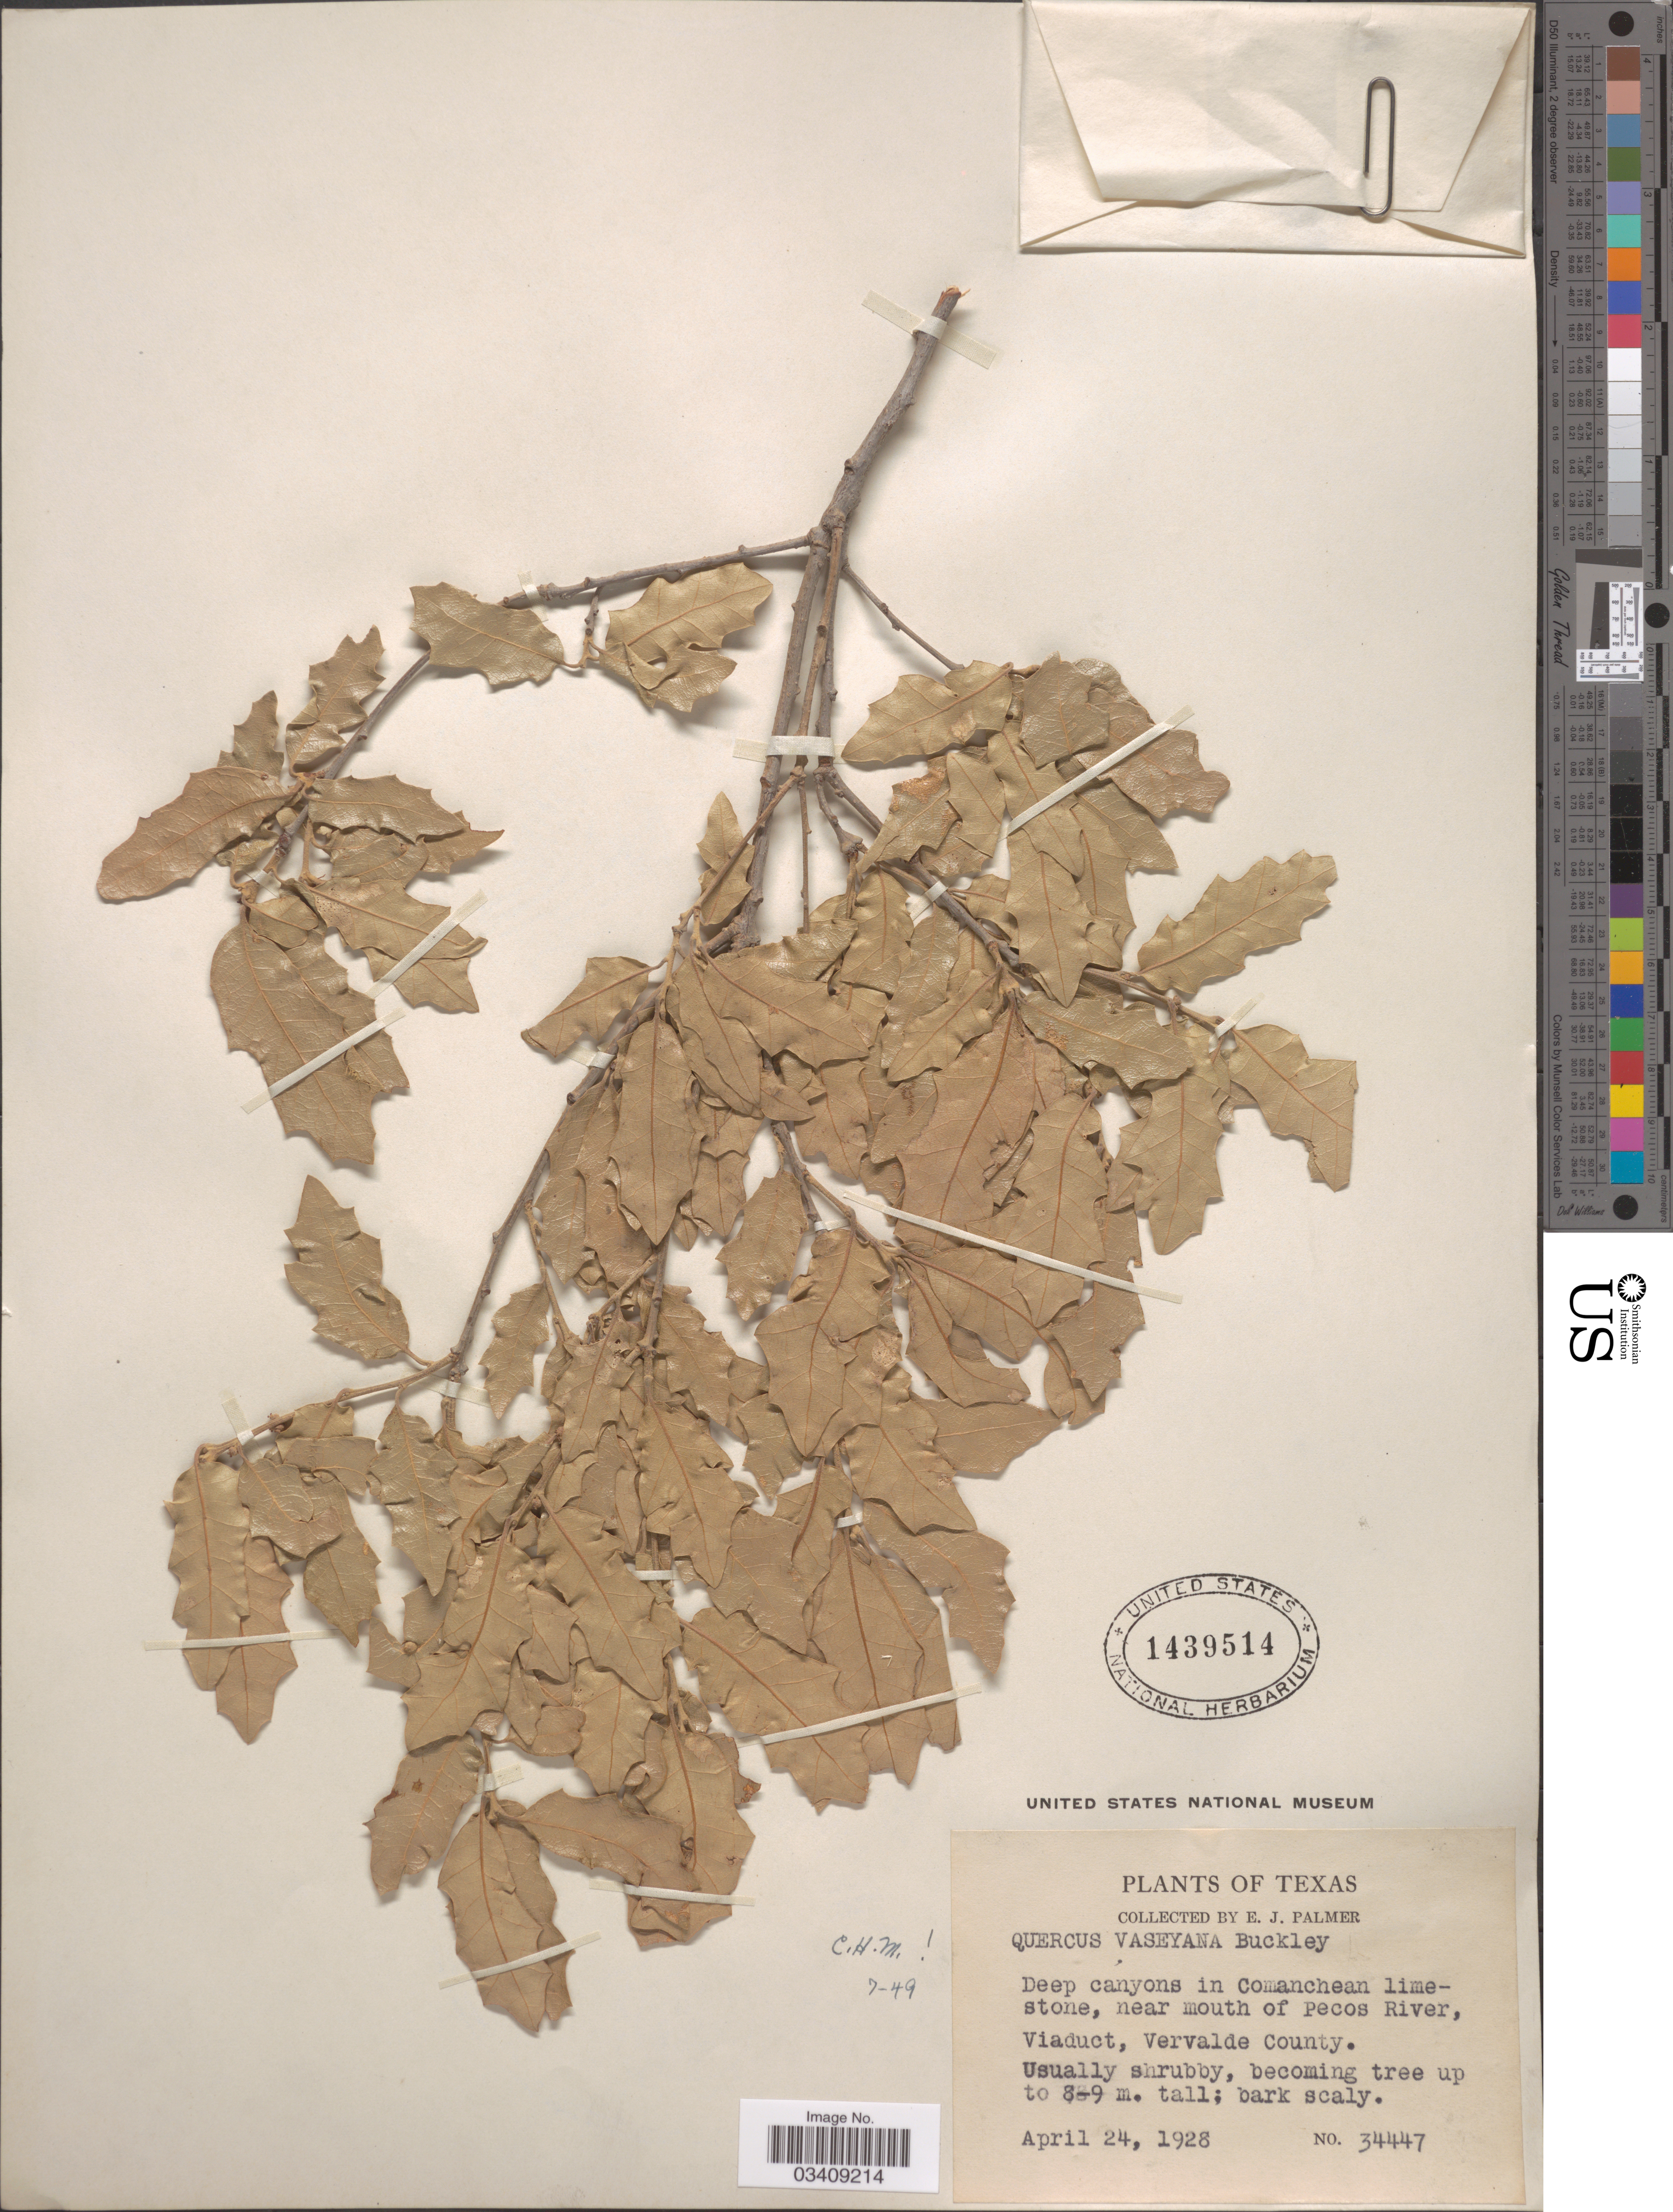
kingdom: Plantae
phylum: Tracheophyta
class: Magnoliopsida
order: Fagales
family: Fagaceae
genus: Quercus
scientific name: Quercus undulata var. vaseyana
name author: (Buckley) Rydb.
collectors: E. J. Palmer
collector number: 34447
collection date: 1928-04-24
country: United States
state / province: Texas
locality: Near mouth of Pecos River, Vicaduct, Vervalde County.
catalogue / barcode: US 1439514